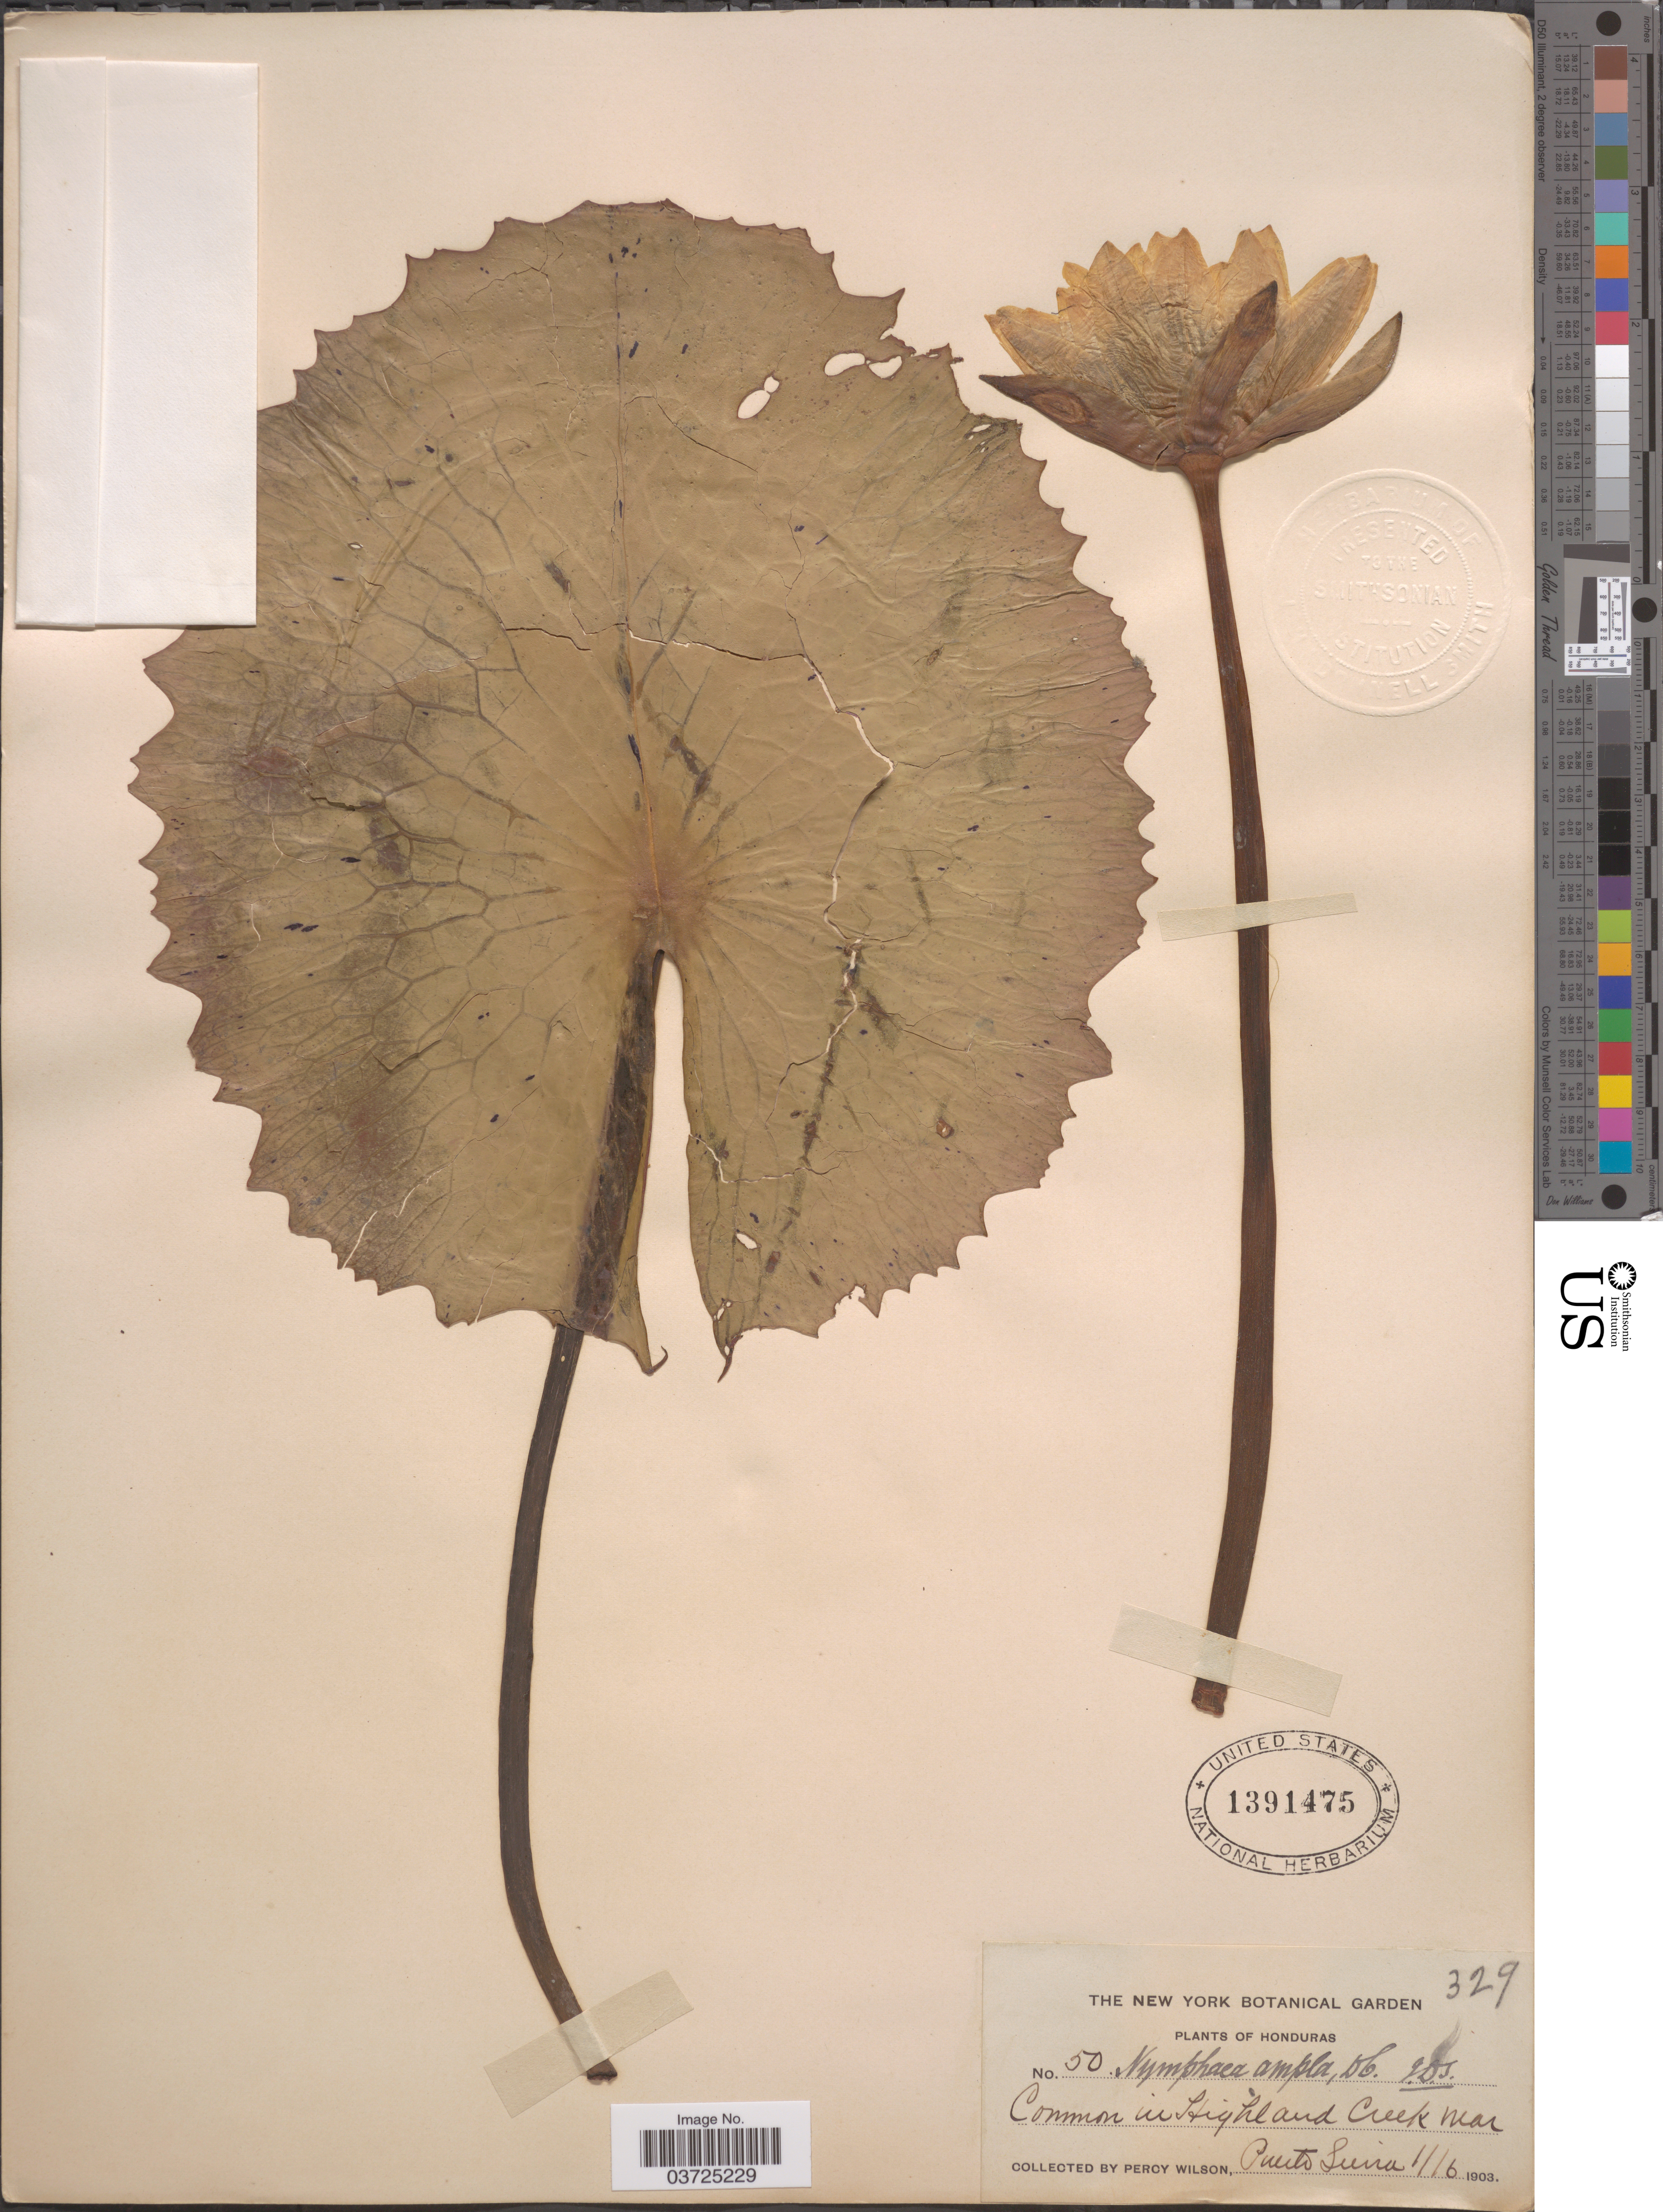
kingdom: Plantae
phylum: Tracheophyta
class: Magnoliopsida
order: Nymphaeales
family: Nymphaeaceae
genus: Nymphaea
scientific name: Nymphaea ampla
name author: (Salisb.) DC.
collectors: P. Wilson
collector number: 50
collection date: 1903-01-16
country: Honduras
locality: In Highland Creek near Puerto Sierra.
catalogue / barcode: US 1391475